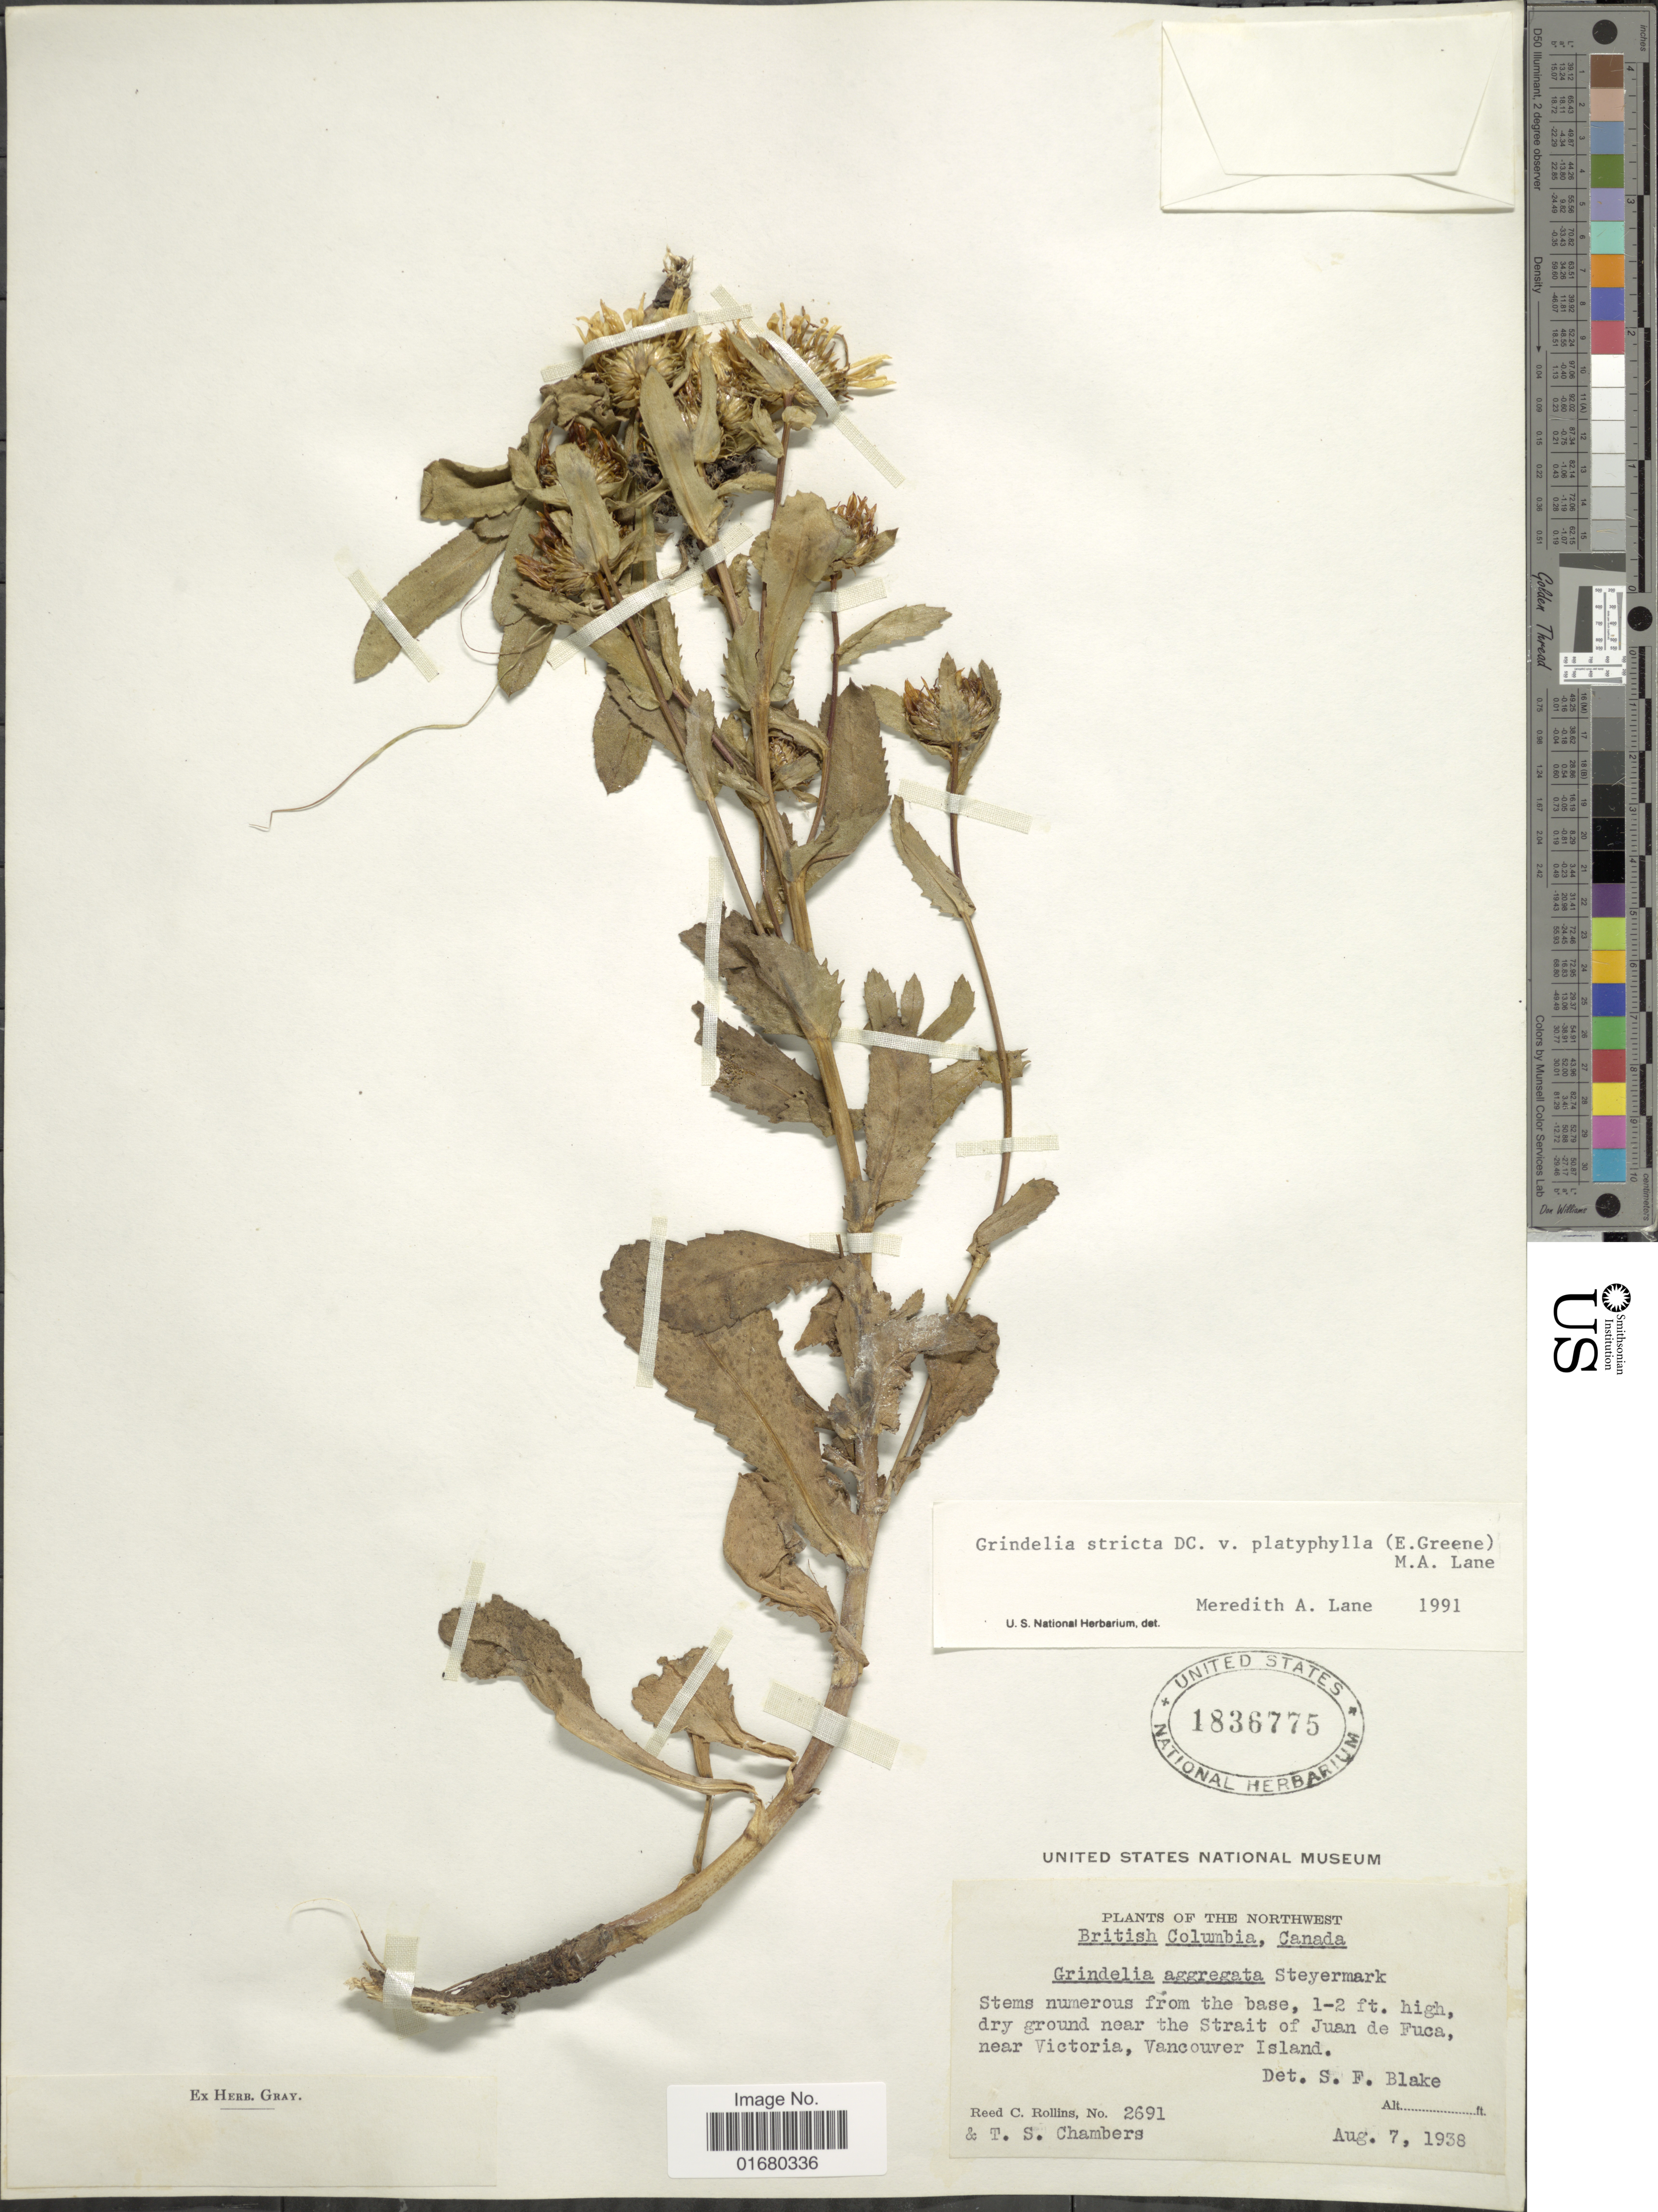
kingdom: Plantae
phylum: Tracheophyta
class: Magnoliopsida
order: Asterales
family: Asteraceae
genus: Grindelia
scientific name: Grindelia stricta var. platyphylla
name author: (Greene) M.A. Lane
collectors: R. C. Rollins & T. Chambers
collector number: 2691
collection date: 1938-08-07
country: Canada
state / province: British Columbia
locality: The Northwest, dry ground near the Strait of Juan de Fuca, near Victoria, Vancouver Island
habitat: dry ground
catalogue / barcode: US 1836775